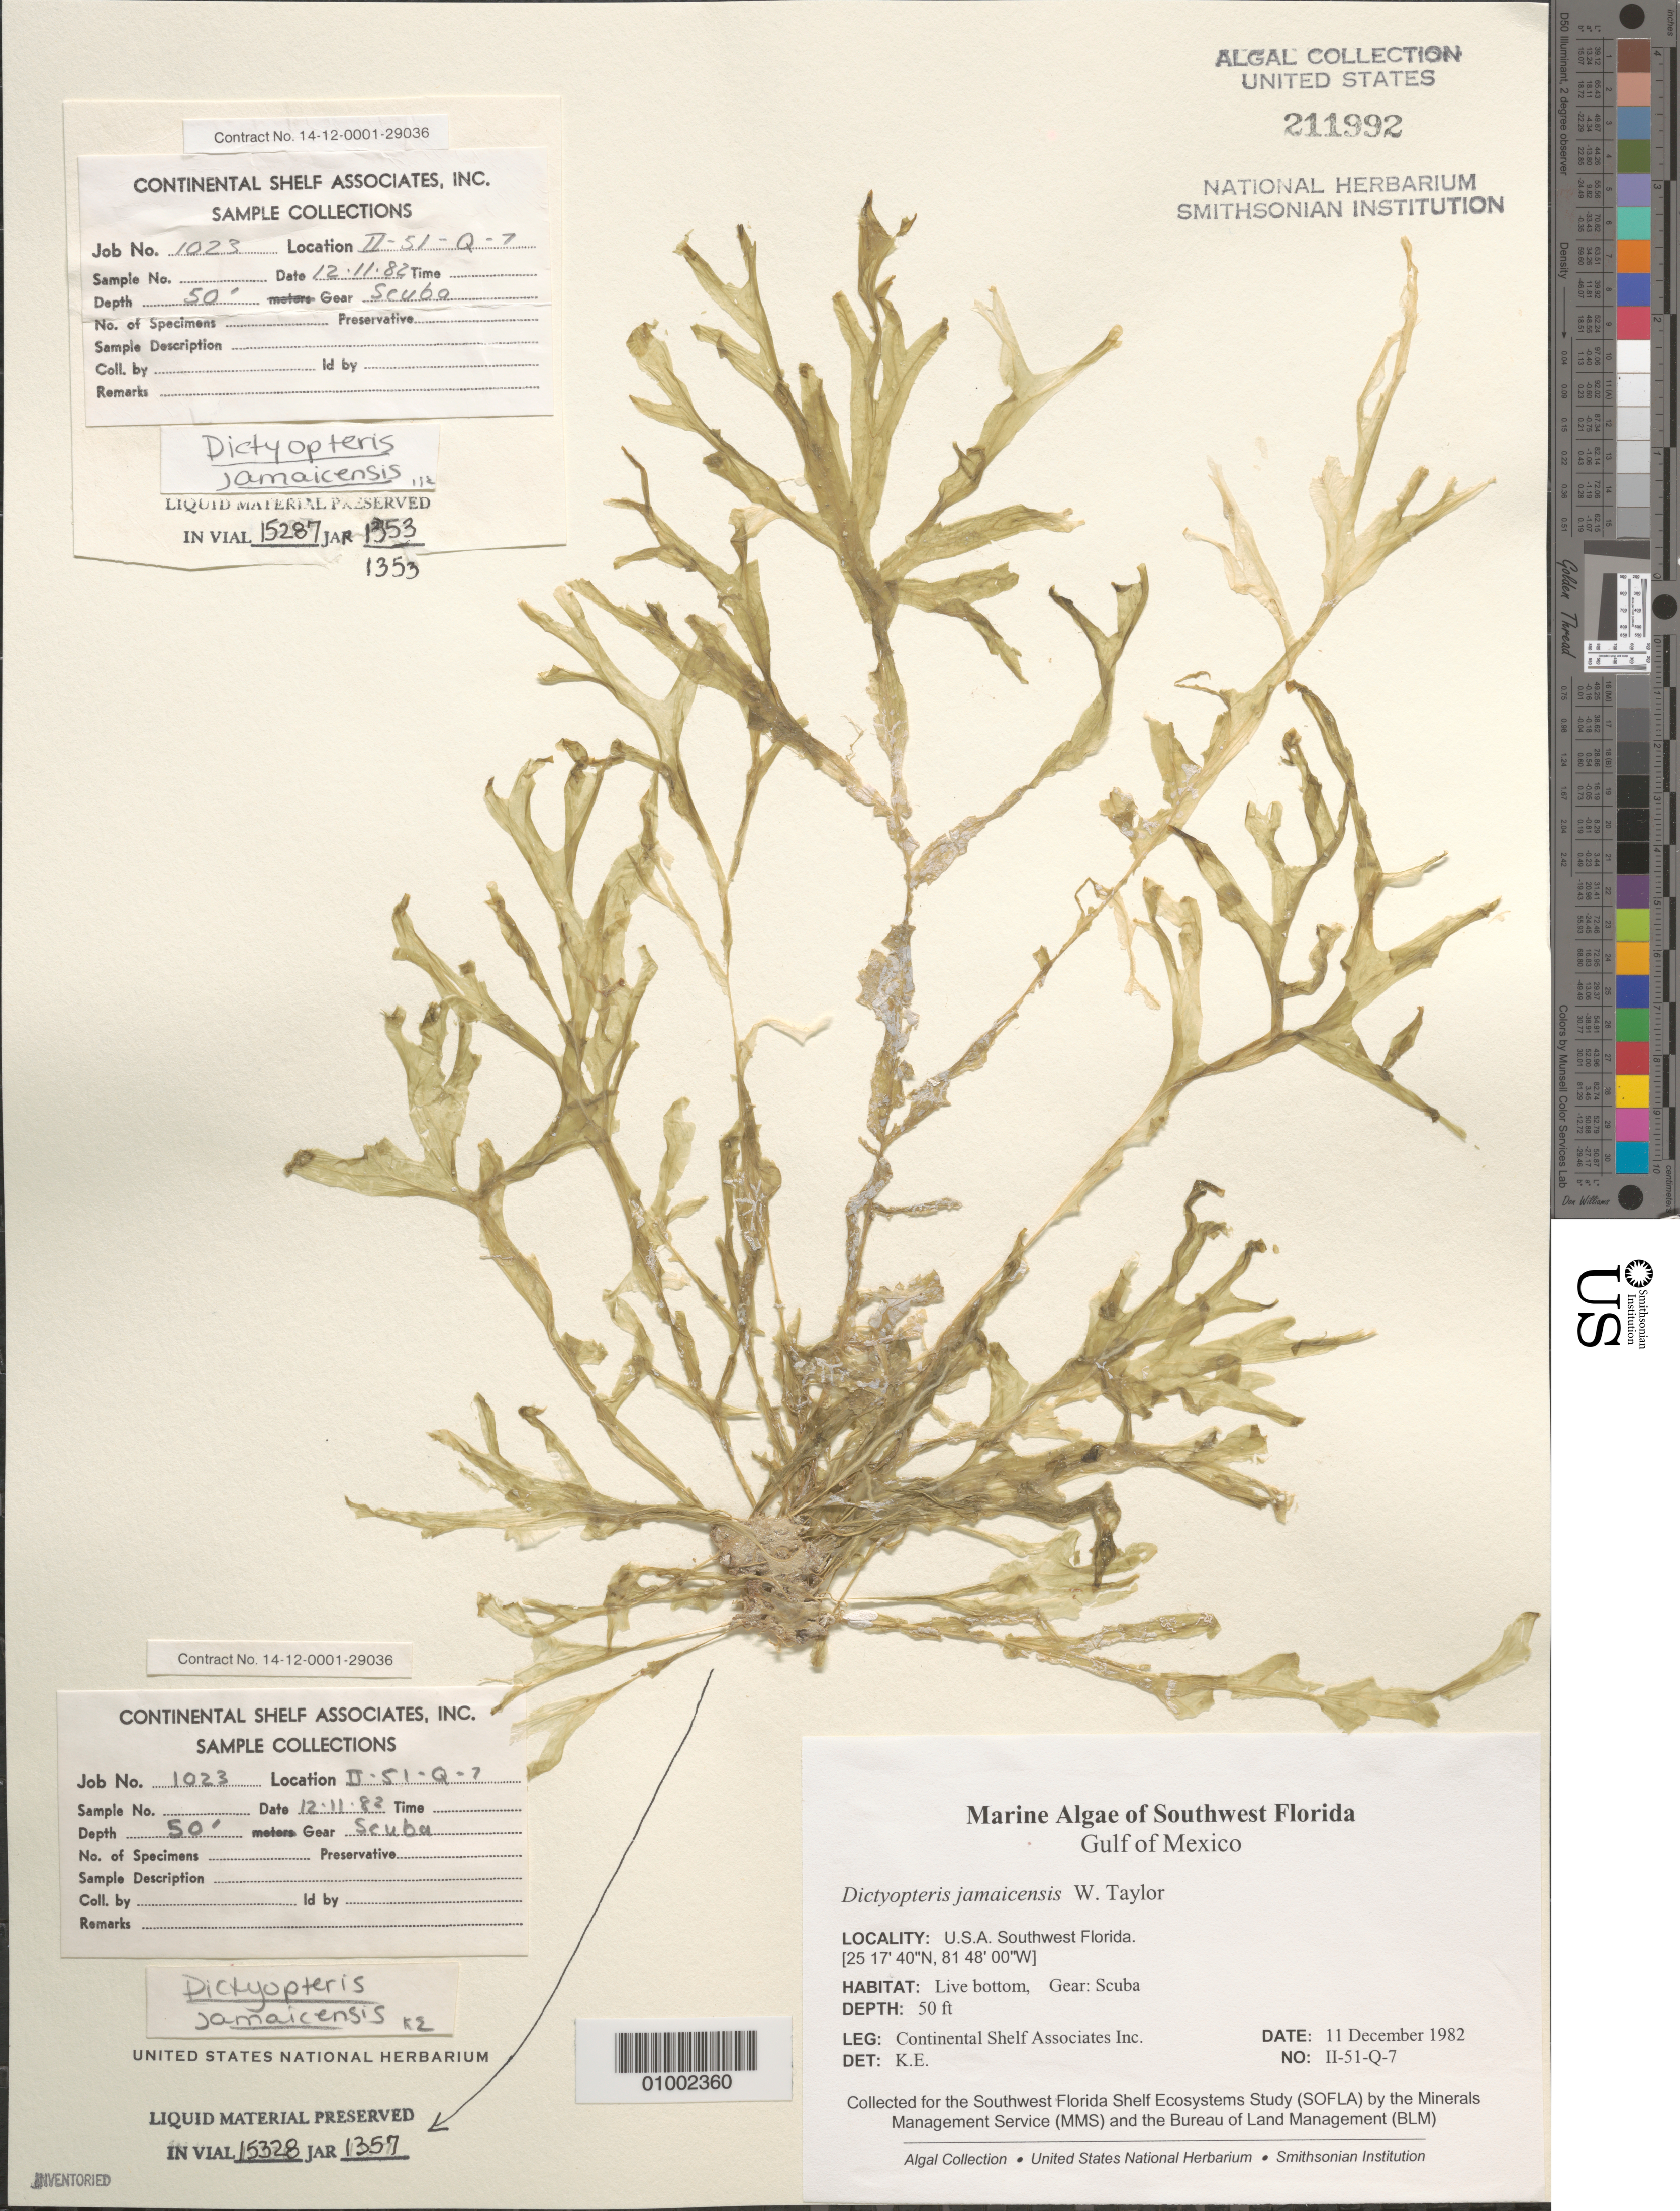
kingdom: Chromista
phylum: Ochrophyta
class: Phaeophyceae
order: Dictyotales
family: Dictyotaceae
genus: Dictyopteris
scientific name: Dictyopteris jamaicensis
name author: W.R. Taylor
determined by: E., K.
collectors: Continental Shelf Associates Inc.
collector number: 1023-II-51-Q-7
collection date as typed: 11 Dec 1982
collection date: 1982-12-11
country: United States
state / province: Florida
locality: Gulf of Mexico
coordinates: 35 17'40"N, 81 48"00"W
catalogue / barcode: US 211992